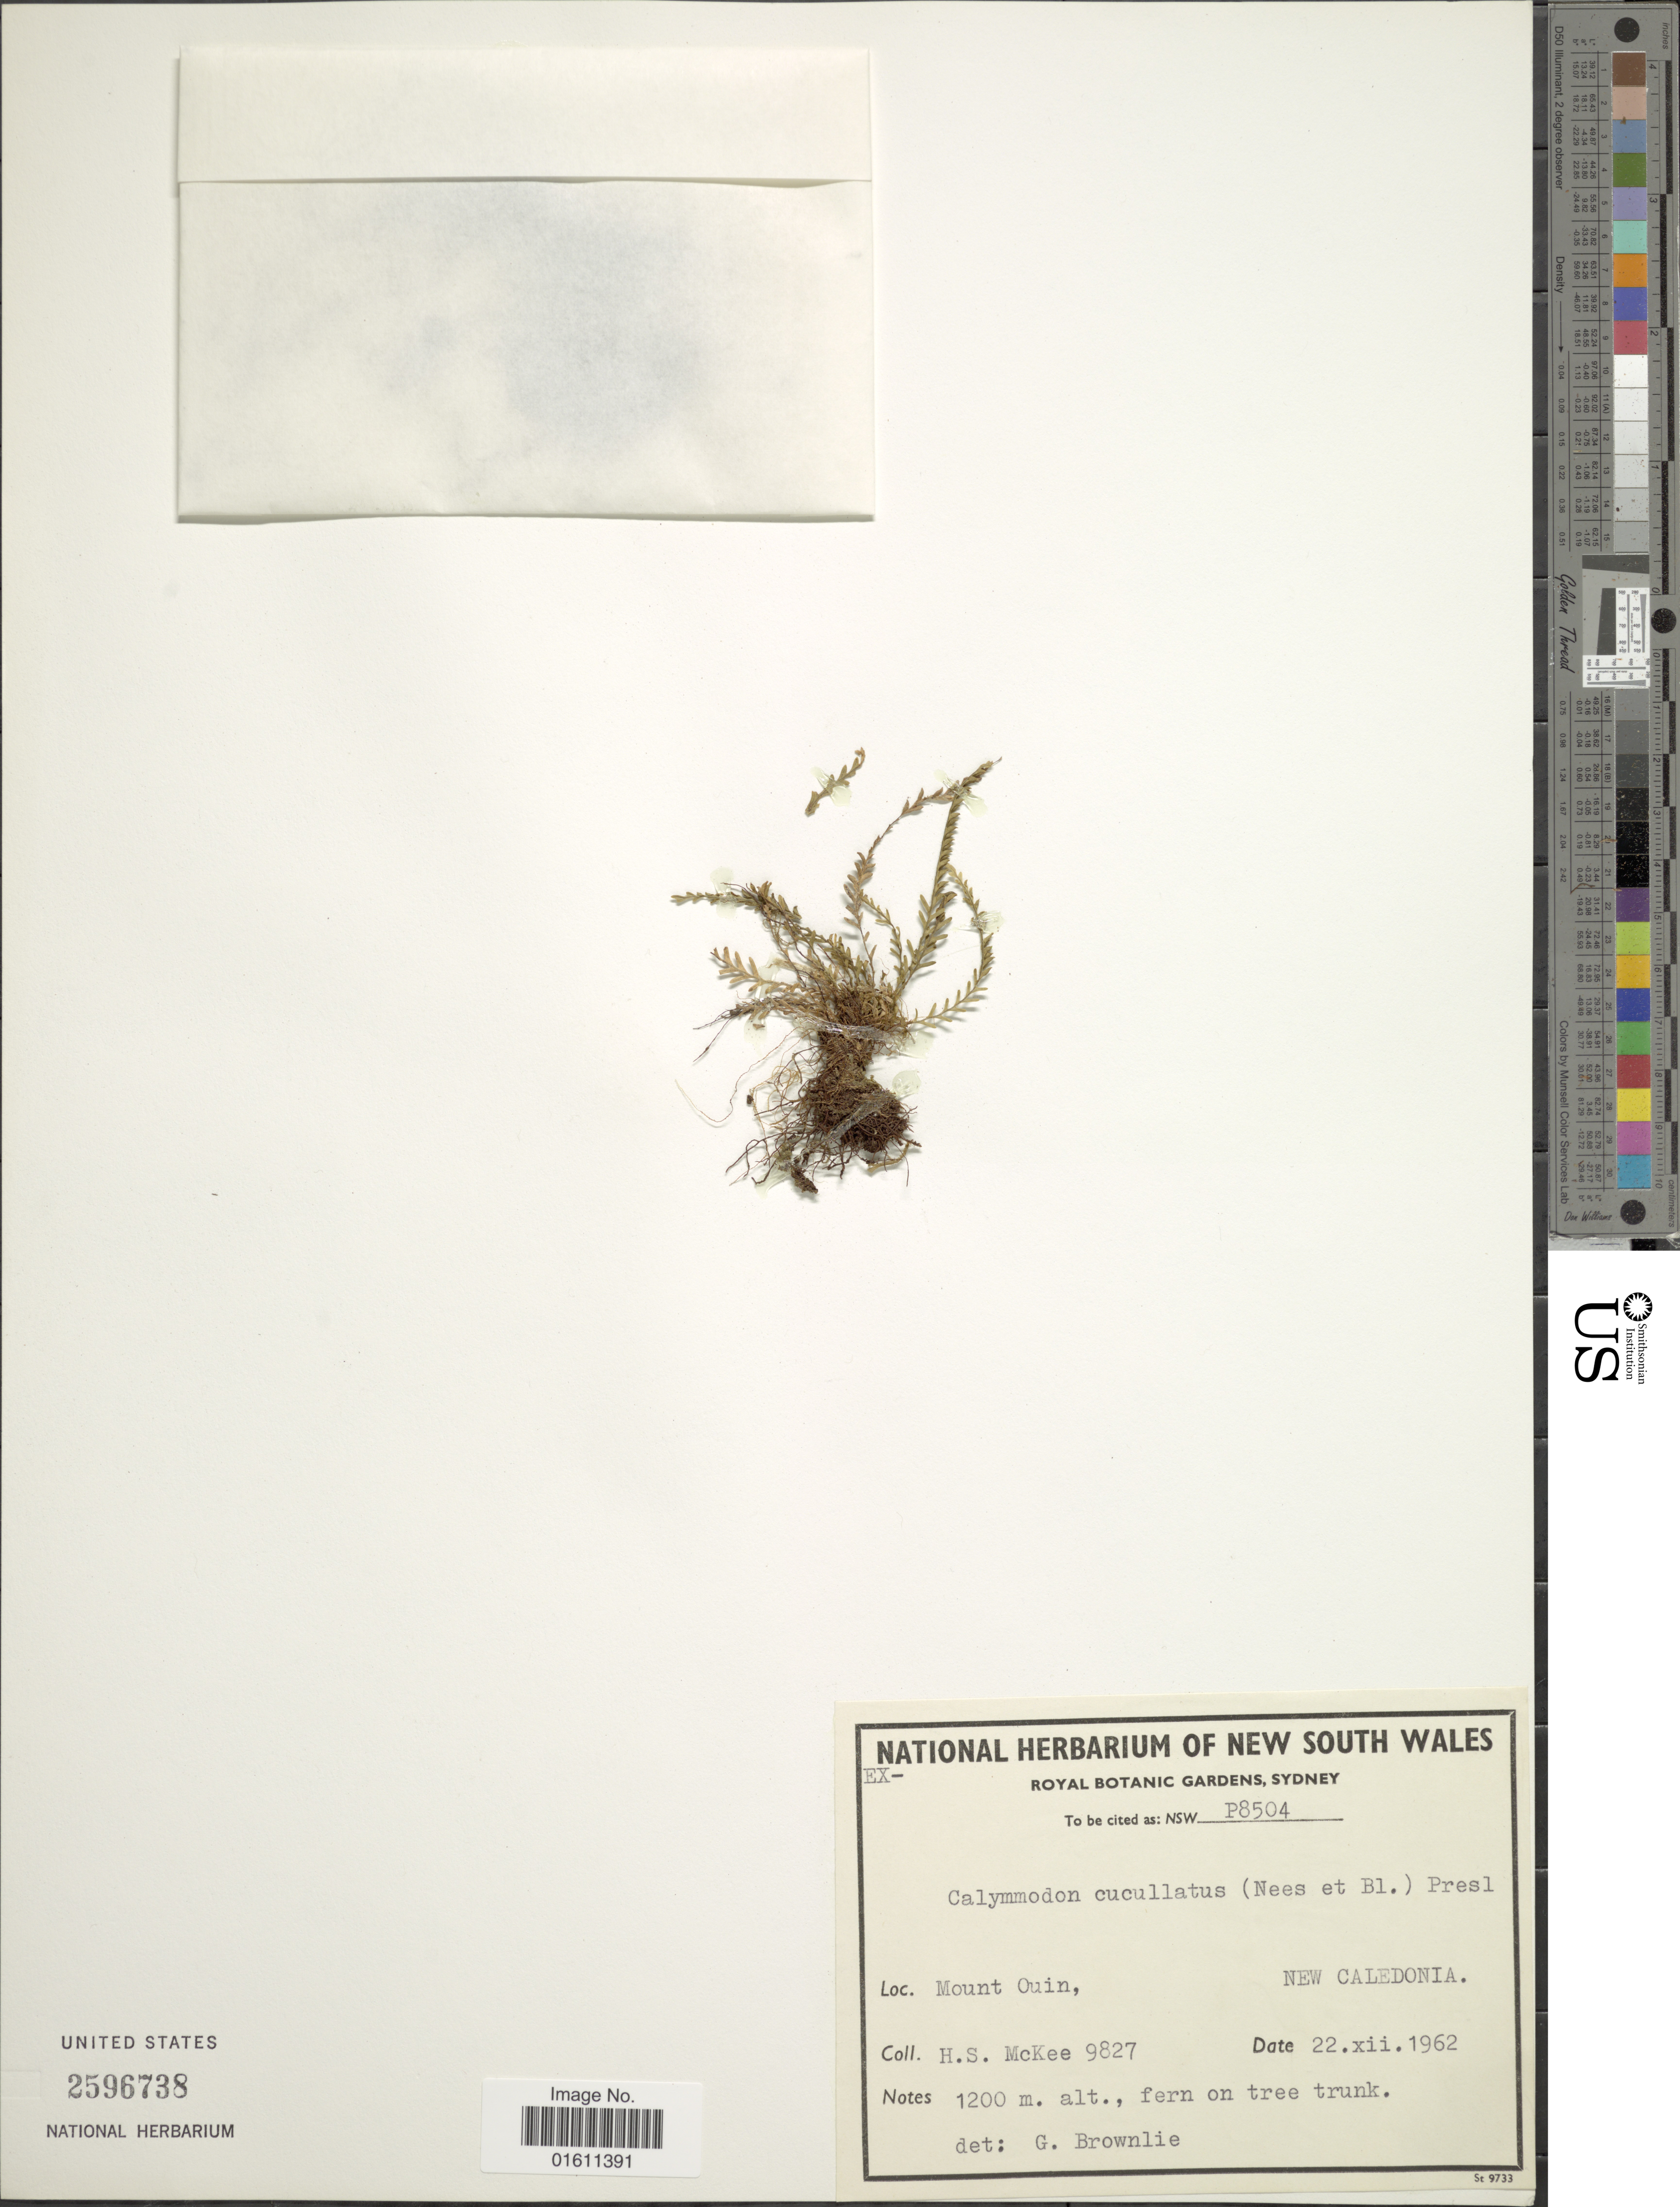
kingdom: Plantae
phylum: Tracheophyta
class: Polypodiopsida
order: Polypodiales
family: Polypodiaceae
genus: Calymmodon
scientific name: Calymmodon cucullatus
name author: (Nees & Blume) C. Presl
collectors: H. S. McKee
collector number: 9827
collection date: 1962-12-22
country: New Caledonia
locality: New Caledonia, Mount Ouin,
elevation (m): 1200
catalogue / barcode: US 2596738